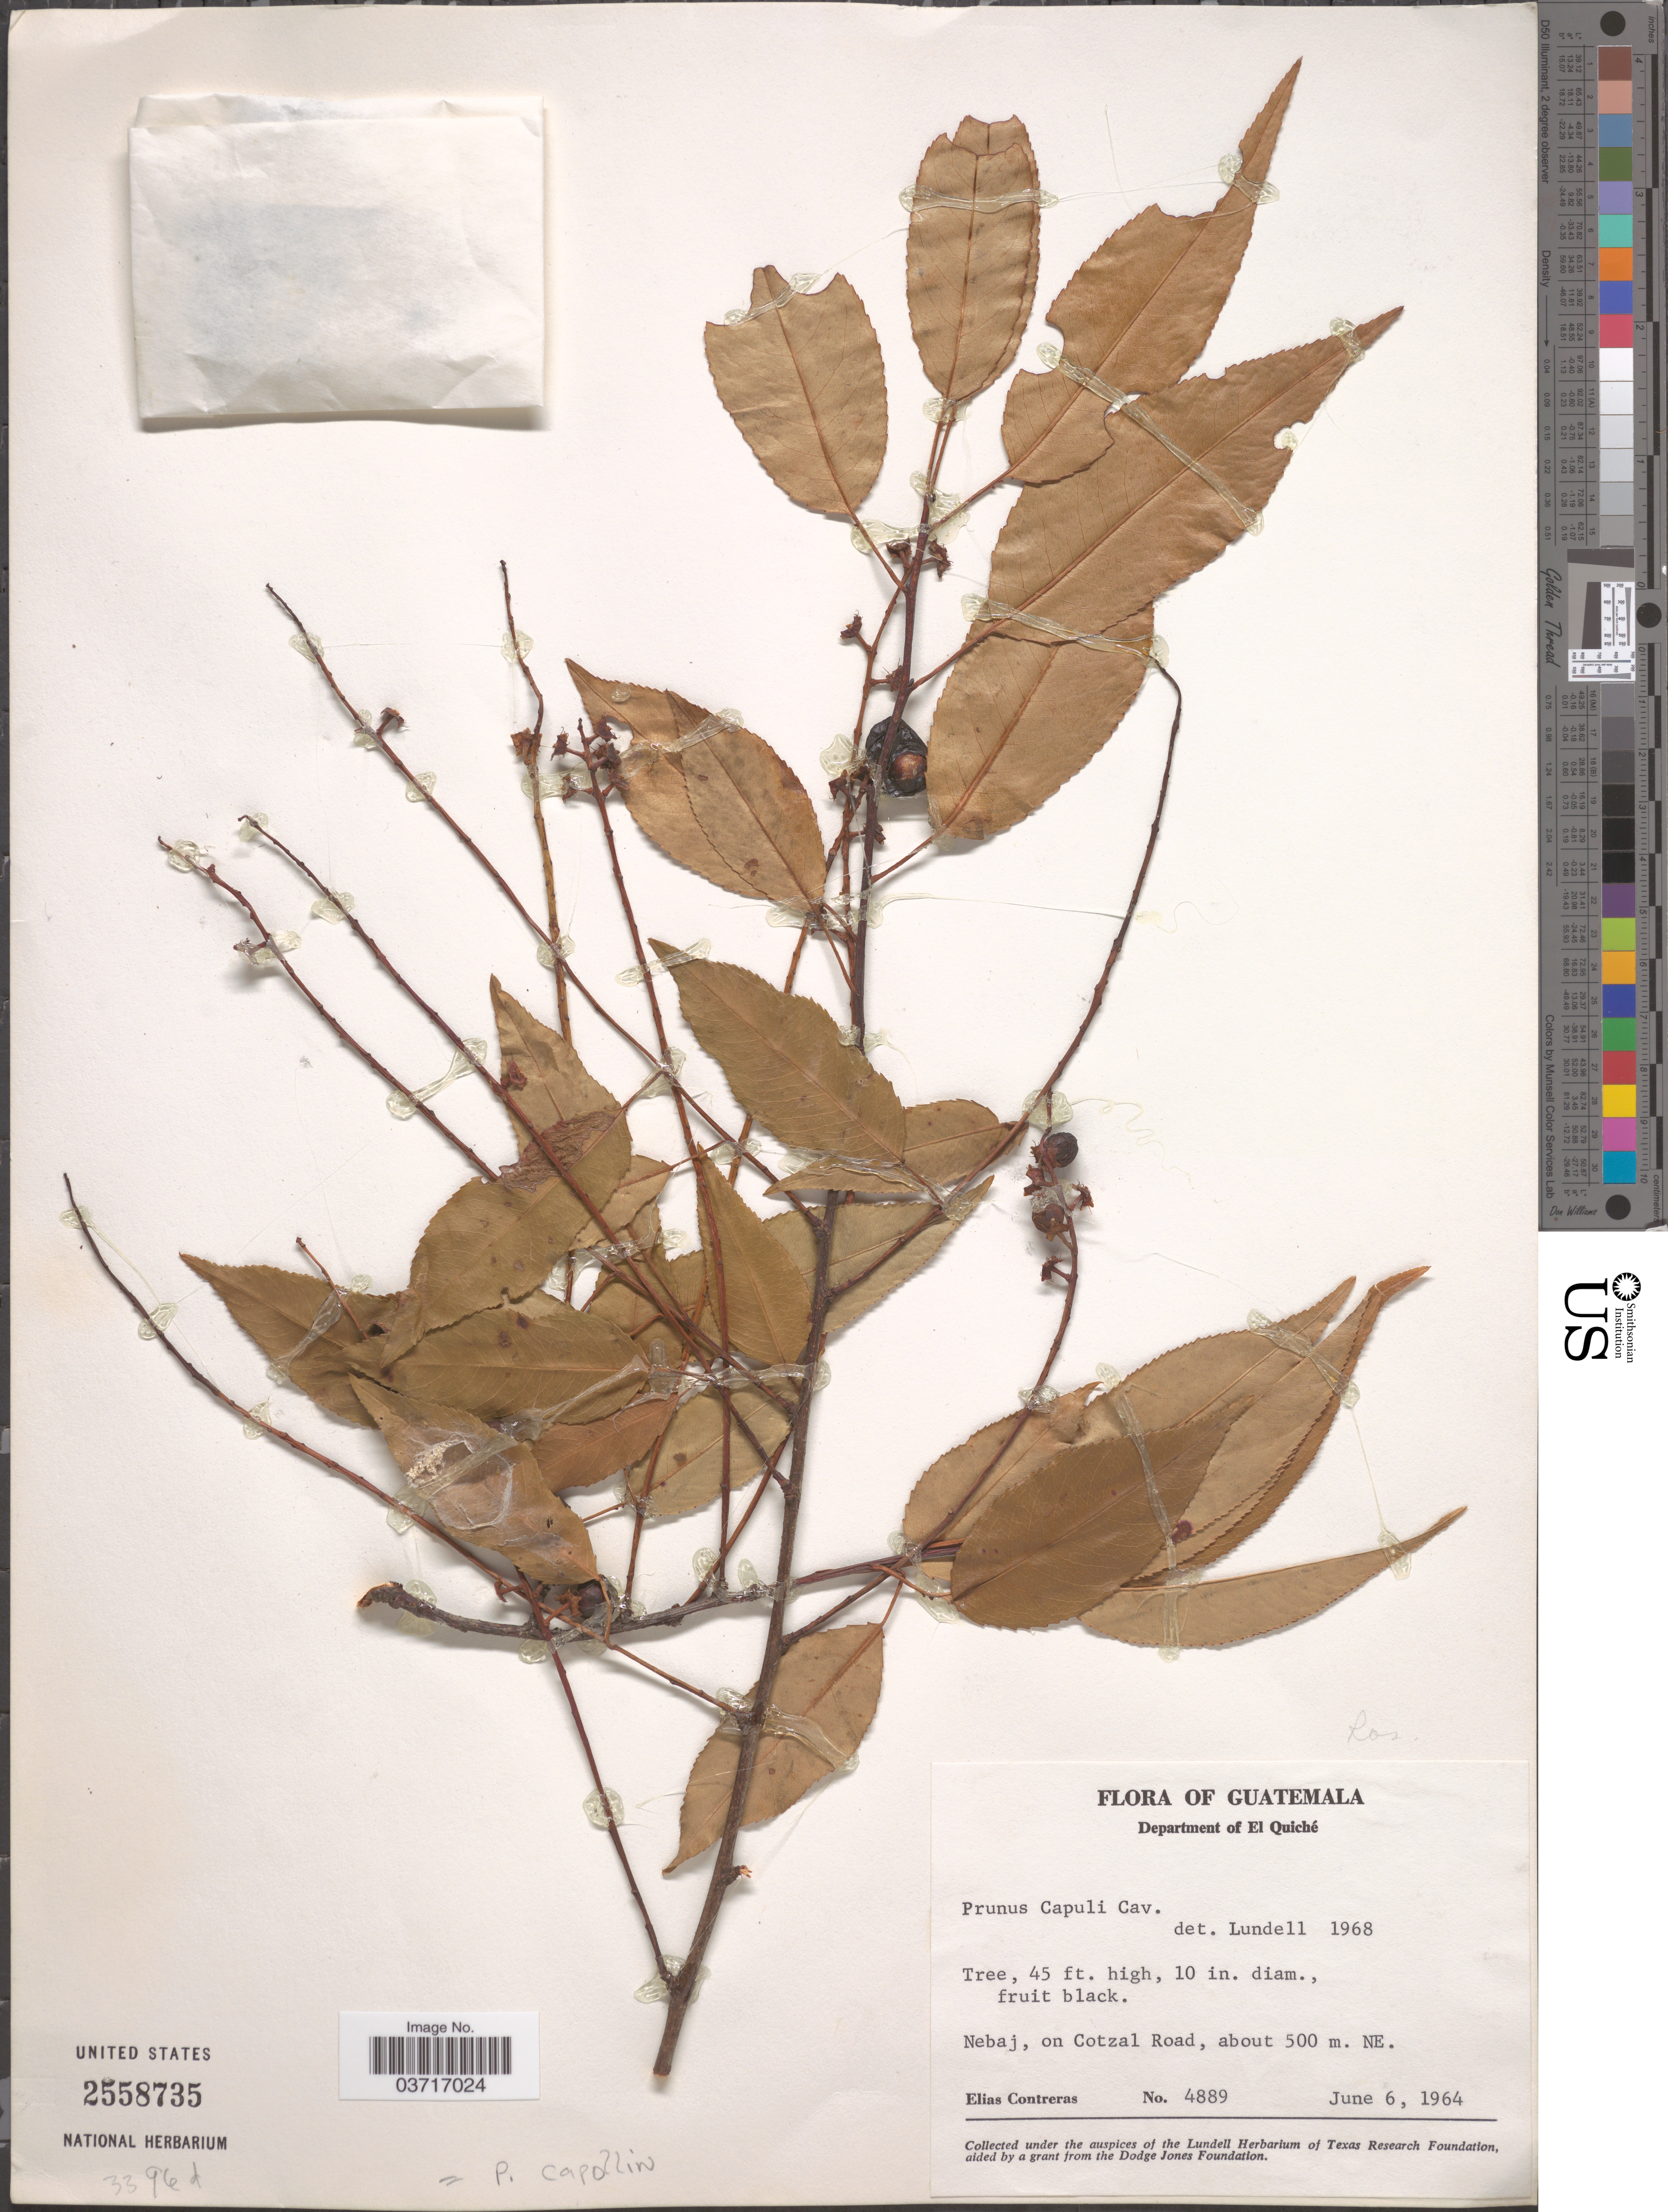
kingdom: Plantae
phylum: Tracheophyta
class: Magnoliopsida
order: Rosales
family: Rosaceae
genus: Prunus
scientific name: Prunus serotina var. serotina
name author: Ehrh.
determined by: Pérez, J. A.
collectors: E. Contreras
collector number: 4889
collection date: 1964-06-06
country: Guatemala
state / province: El Quiche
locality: Department of El Quiché. Nebaj, on Cotzal Road, NE.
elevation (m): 500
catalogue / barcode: US 2558735